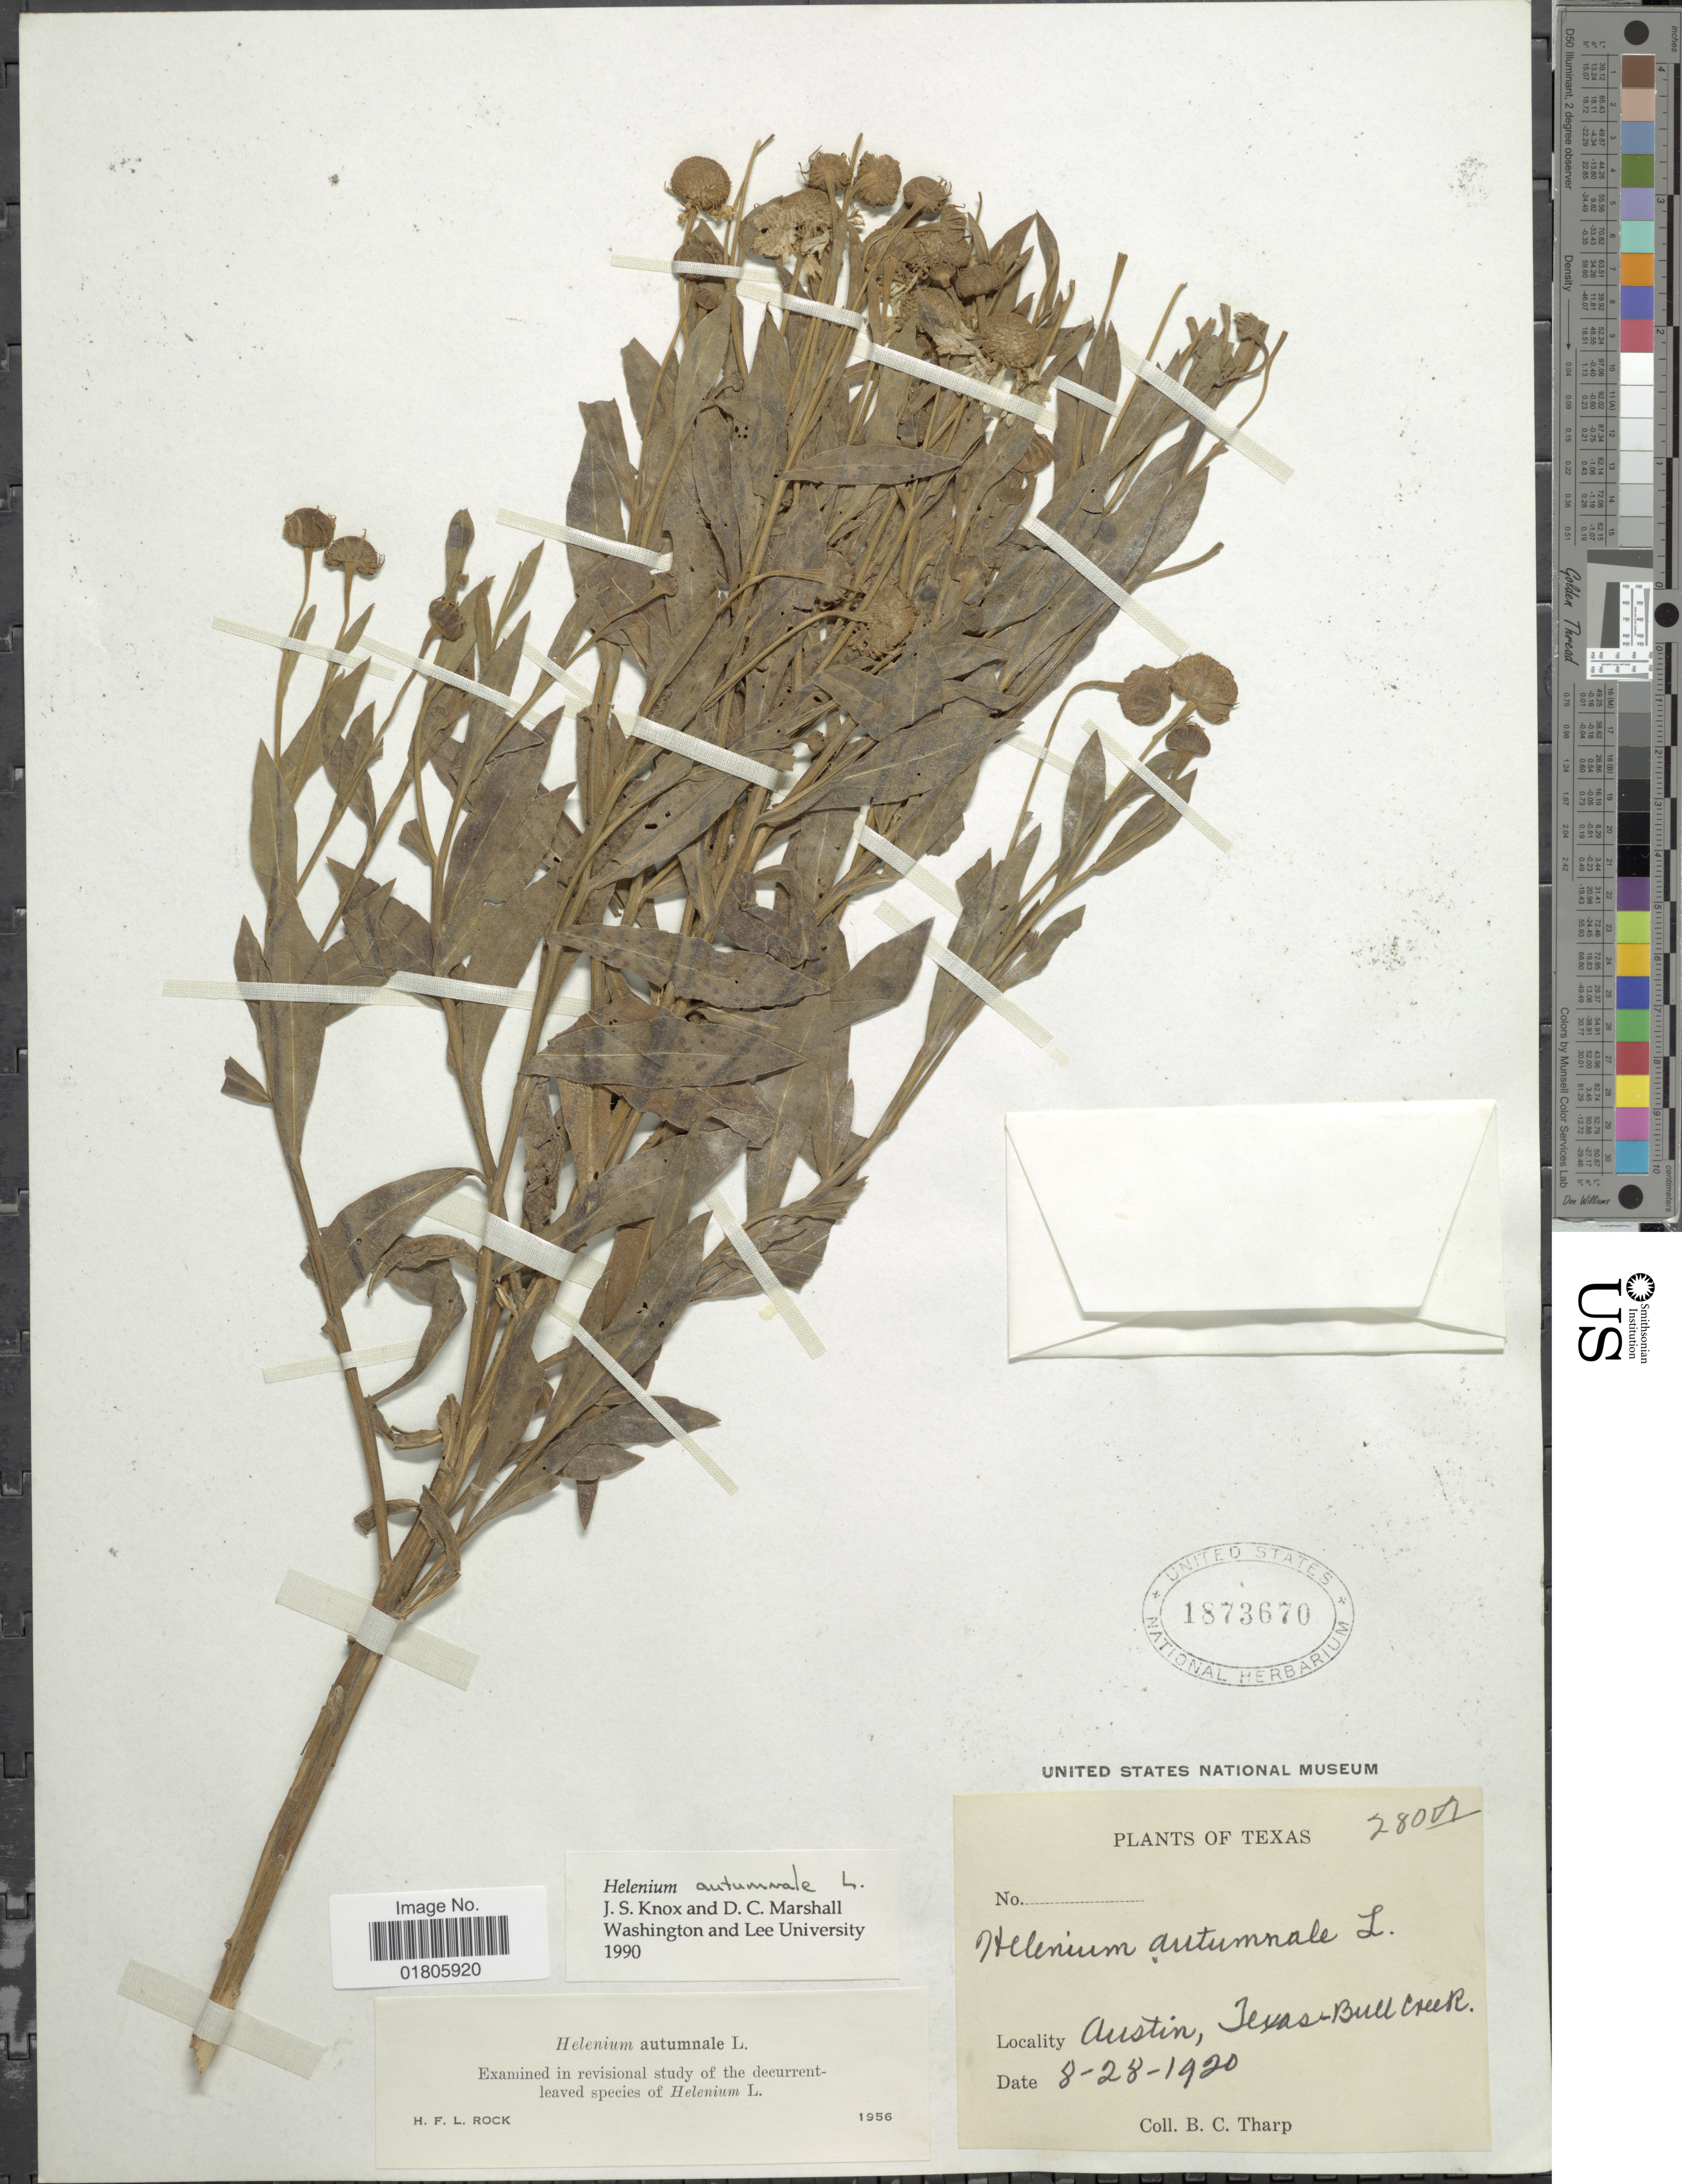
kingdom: Plantae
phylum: Tracheophyta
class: Magnoliopsida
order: Asterales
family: Asteraceae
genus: Helenium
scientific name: Helenium autumnale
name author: L.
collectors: B. C. Tharp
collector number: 2800VI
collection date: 1920-08-28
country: United States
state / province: Texas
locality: Austin, Texas Bull Creek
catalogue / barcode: US 1873670